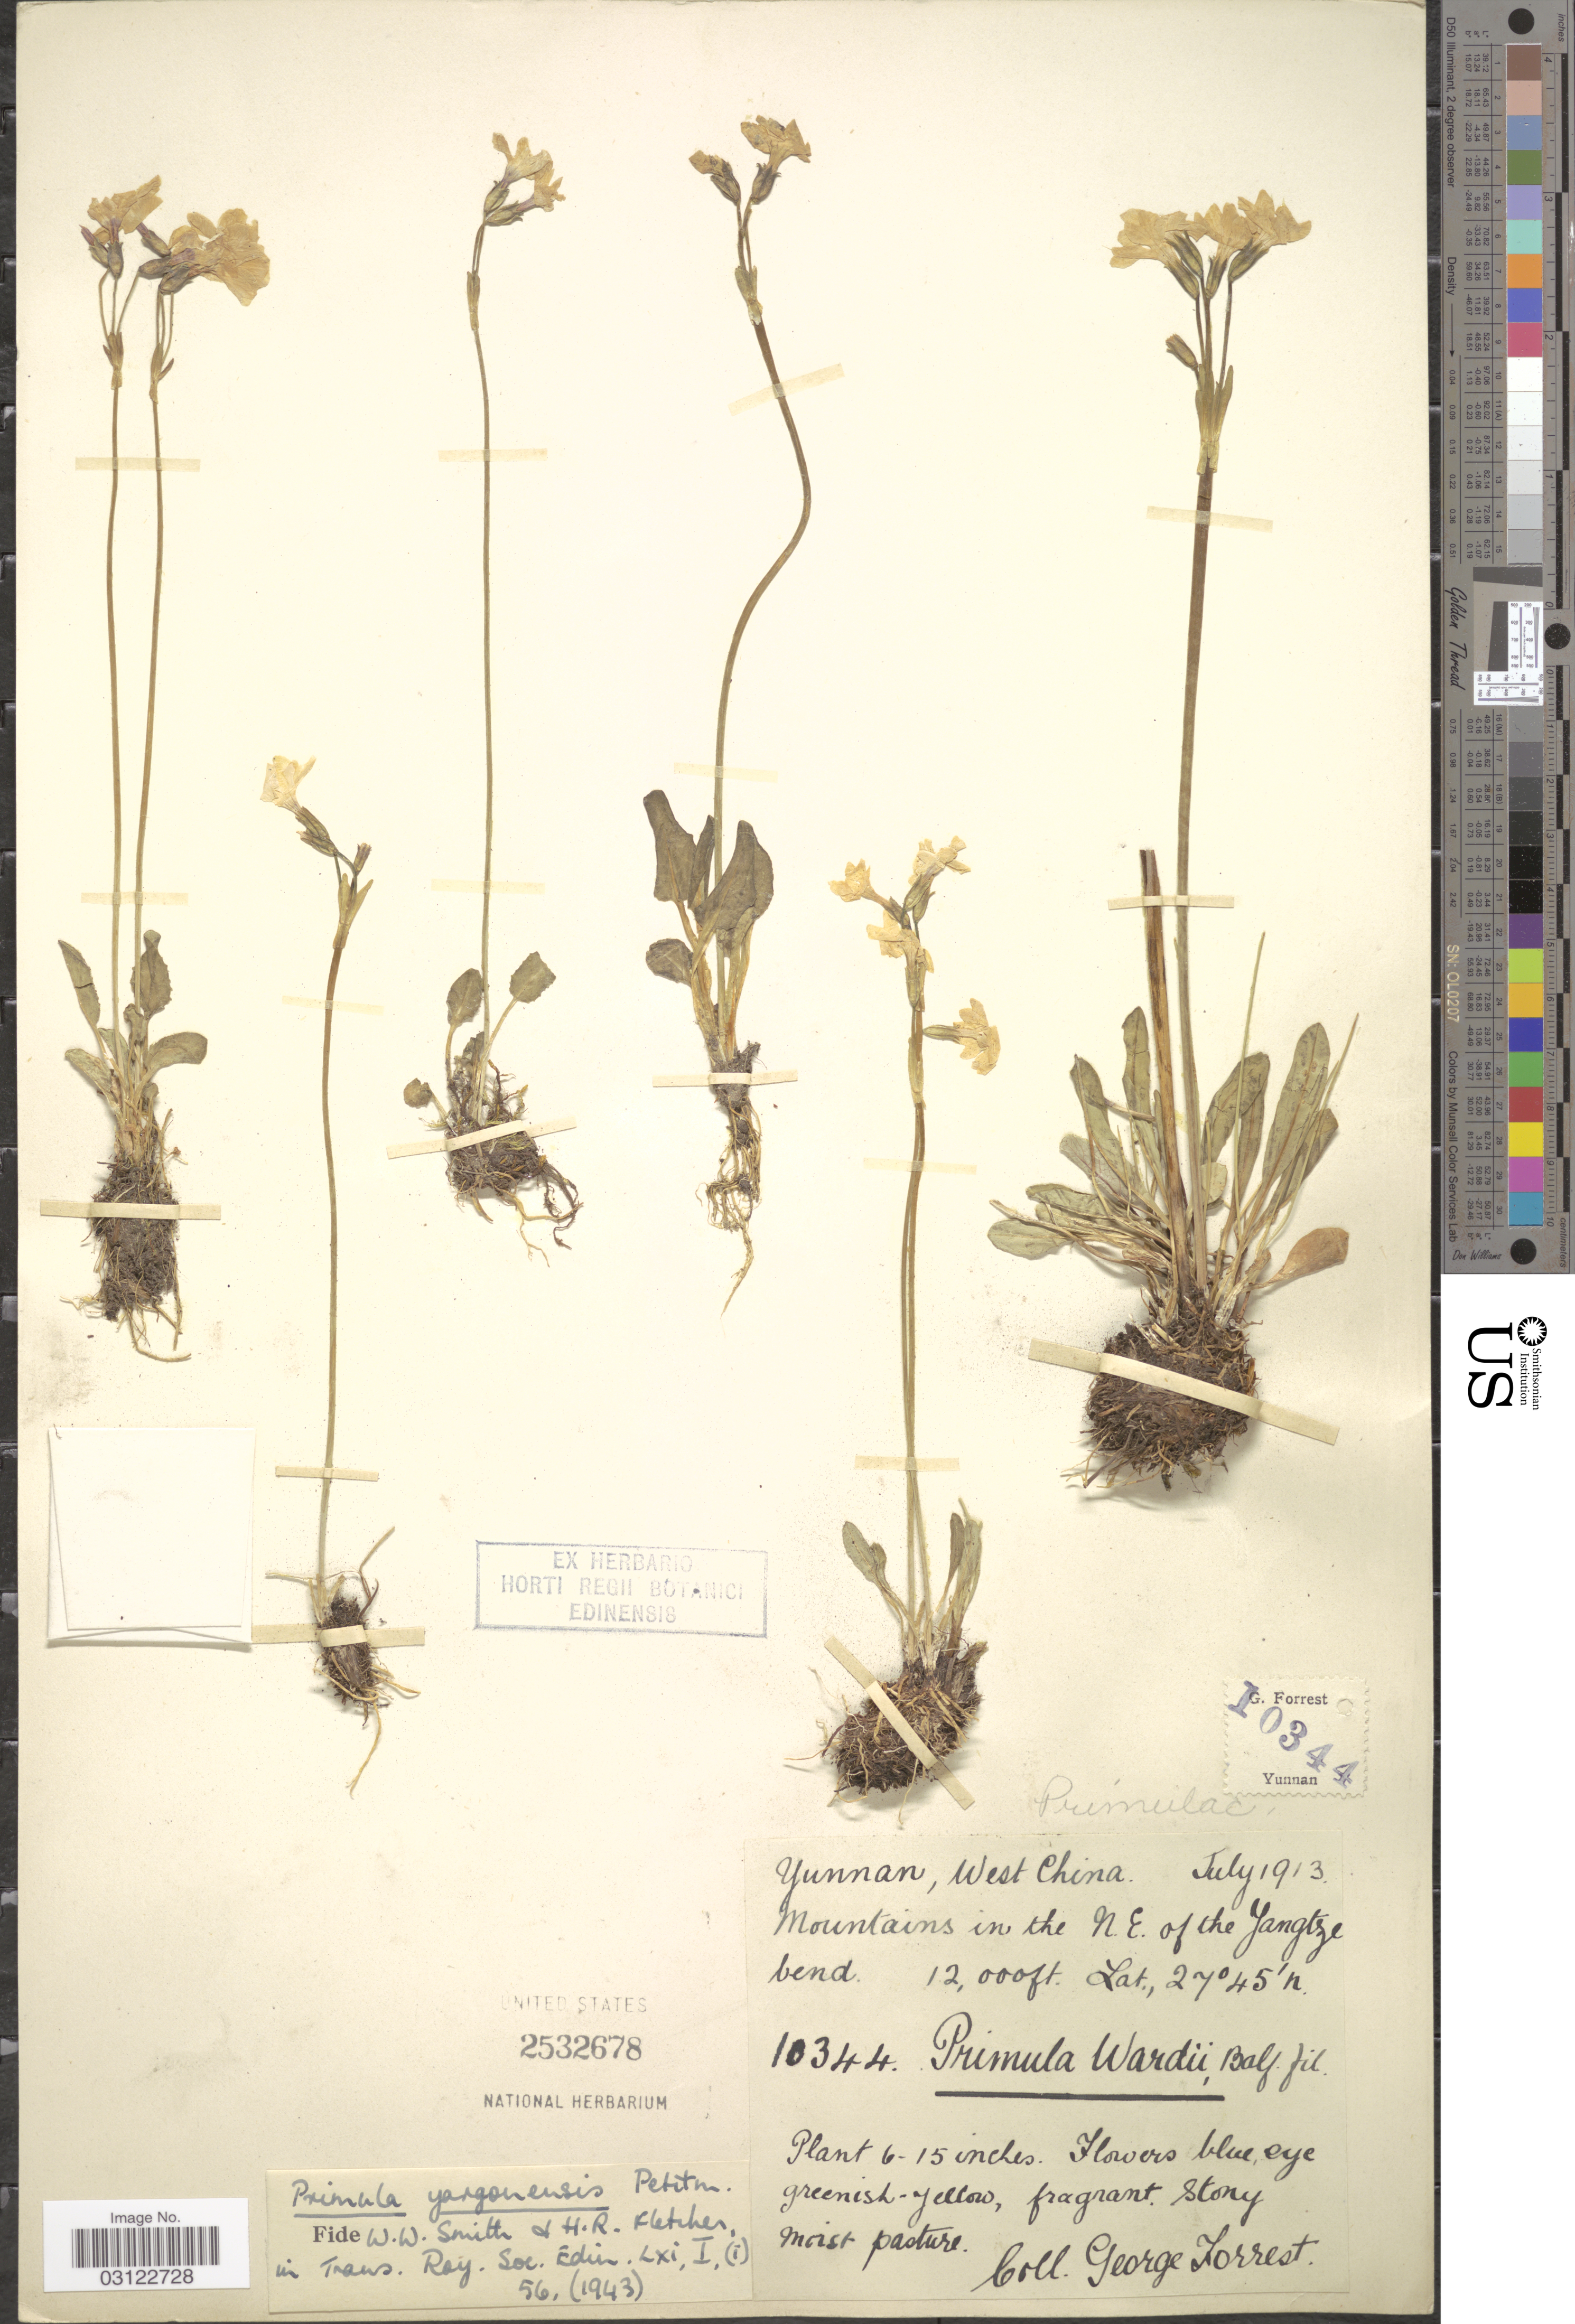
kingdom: Plantae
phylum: Tracheophyta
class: Magnoliopsida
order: Ericales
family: Primulaceae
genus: Primula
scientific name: Primula yargongensis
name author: Petitm.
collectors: G. Forrest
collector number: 10344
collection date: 1913-07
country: China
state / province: Yunnan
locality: West China. Mountains in the N.E. of the Yangtze bend.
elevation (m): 3658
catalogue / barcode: US 2532678